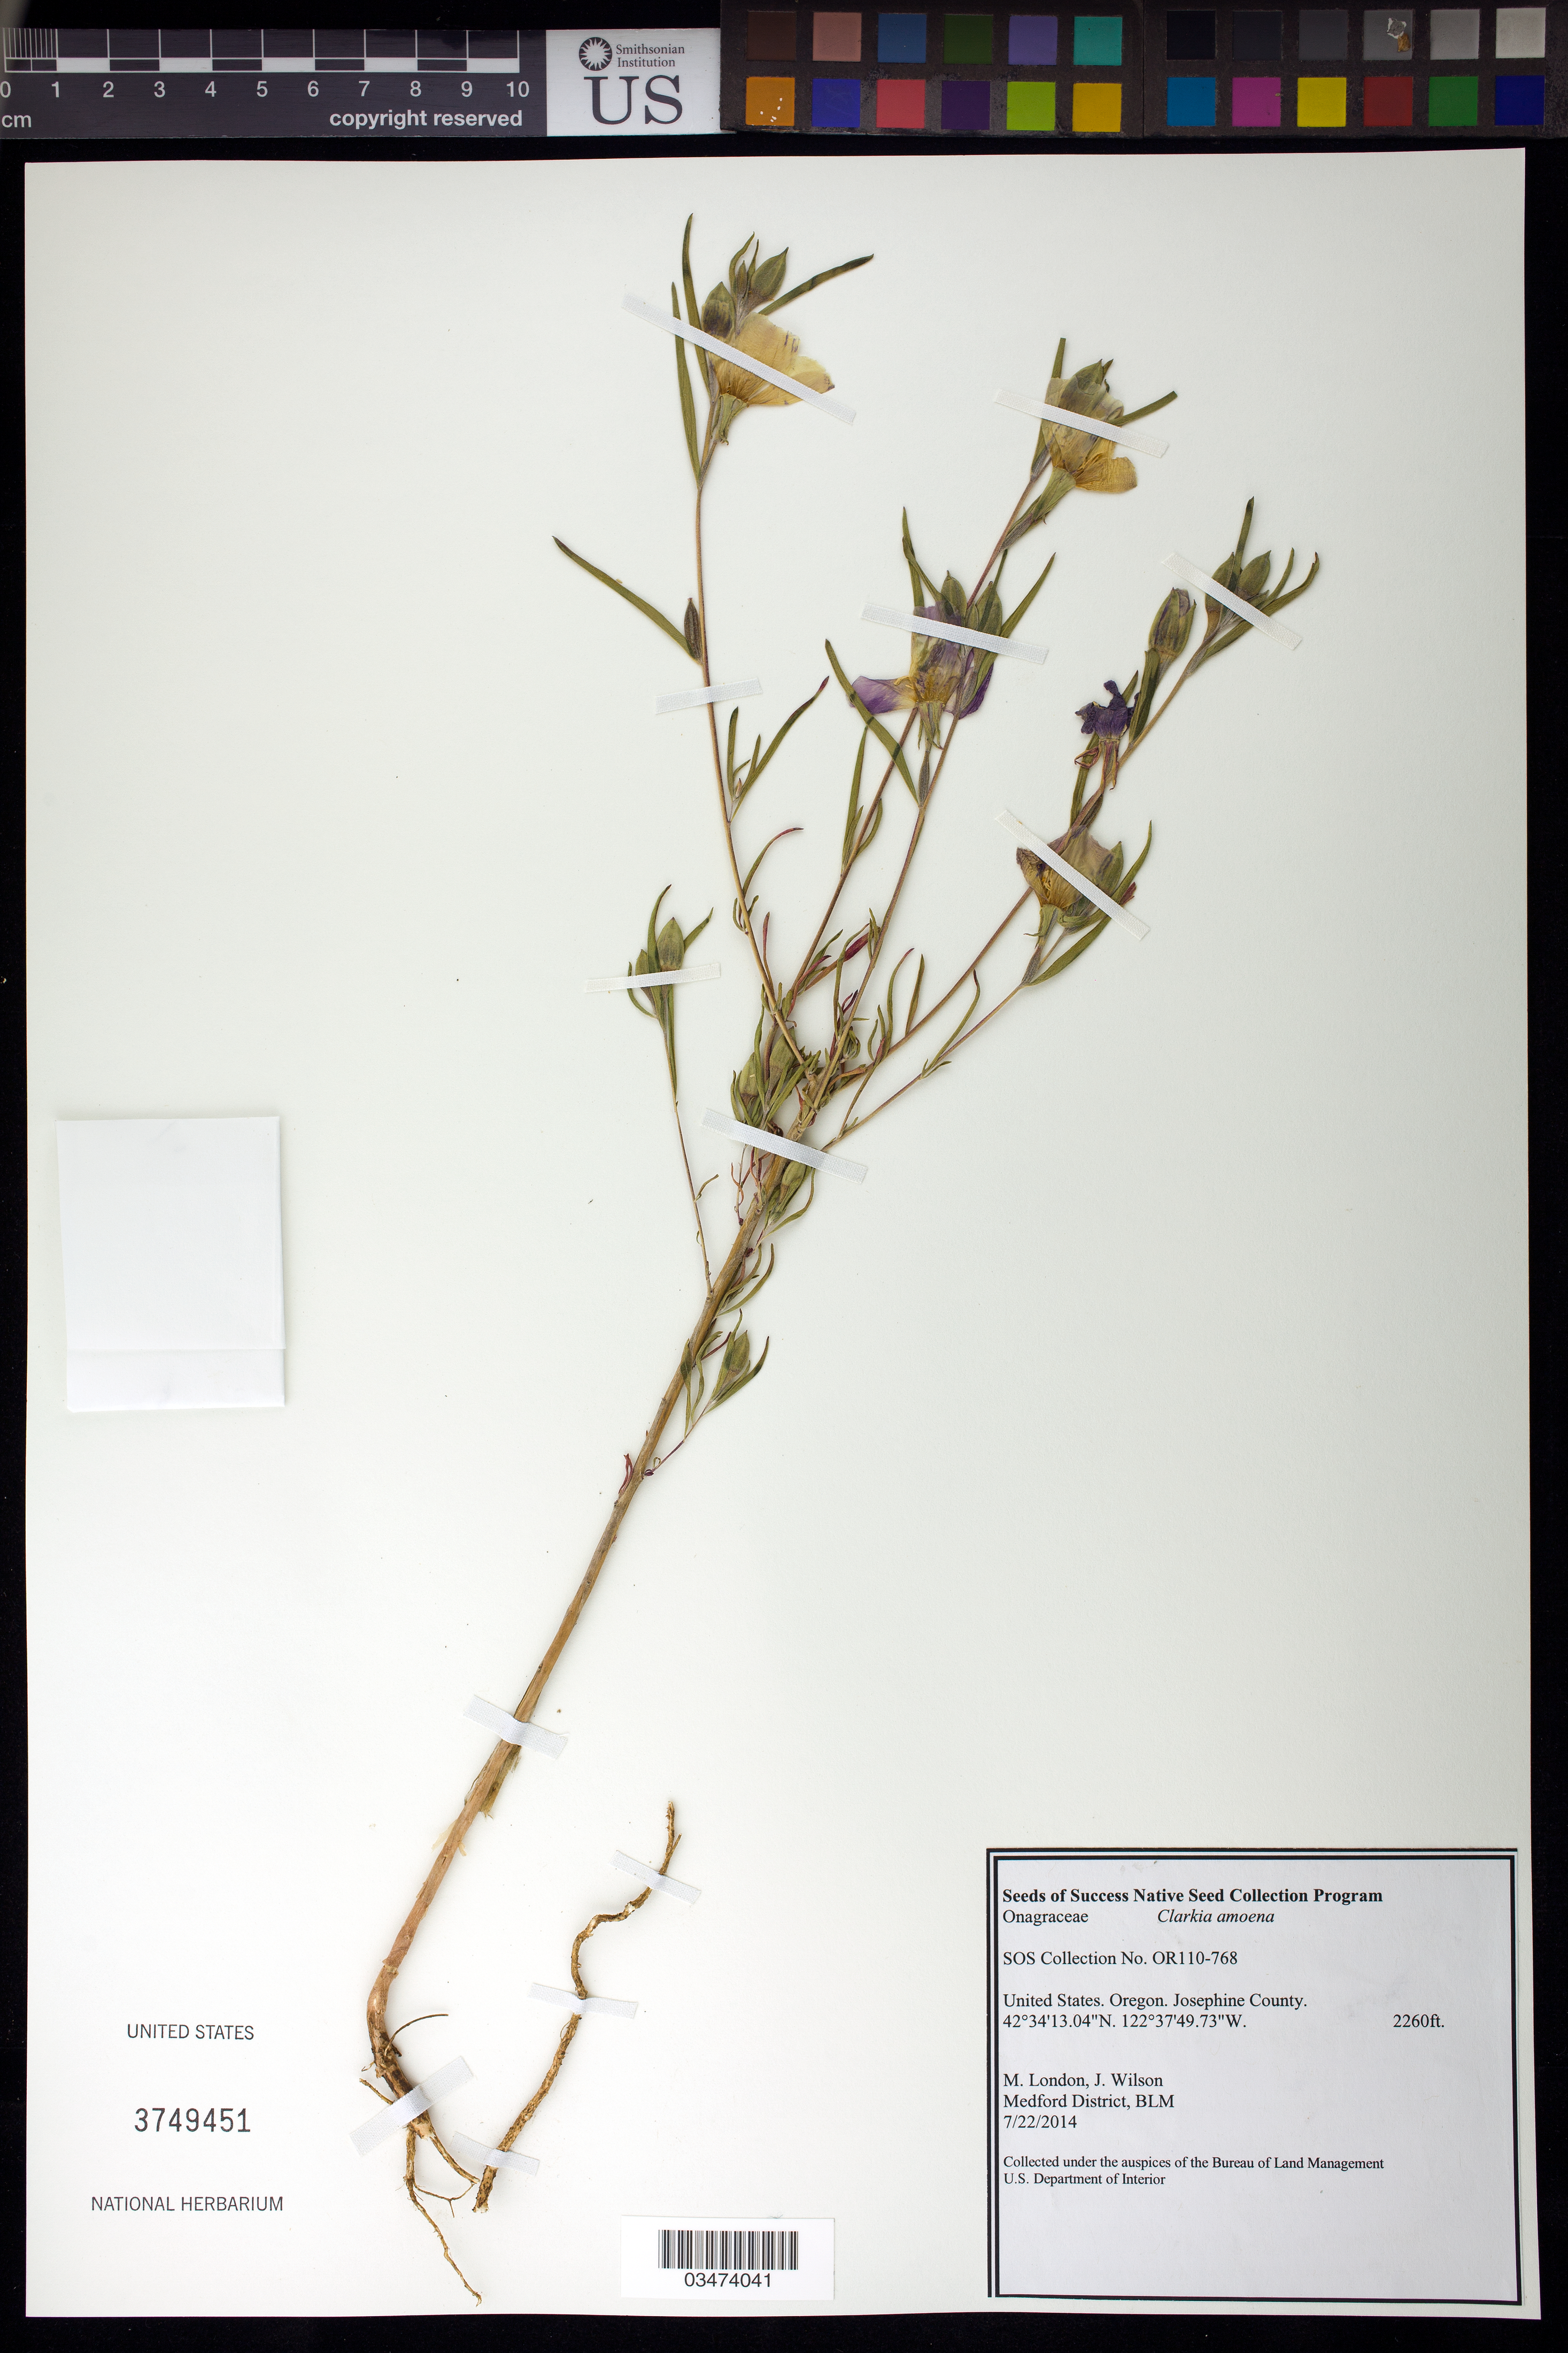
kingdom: Plantae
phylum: Tracheophyta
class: Magnoliopsida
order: Myrtales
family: Onagraceae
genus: Clarkia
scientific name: Clarkia amoena subsp. lindleyi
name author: (Douglas) F. H. Lewis & M.E. Lewis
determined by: Wagner, W. L., (BOT), Smithsonian Institution - National Museum of Natural History (UNITED STATES)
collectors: M. London & J. Wilson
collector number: OR110-768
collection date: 2014-07-22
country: United States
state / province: Oregon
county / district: Josephine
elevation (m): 689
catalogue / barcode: US 3749451